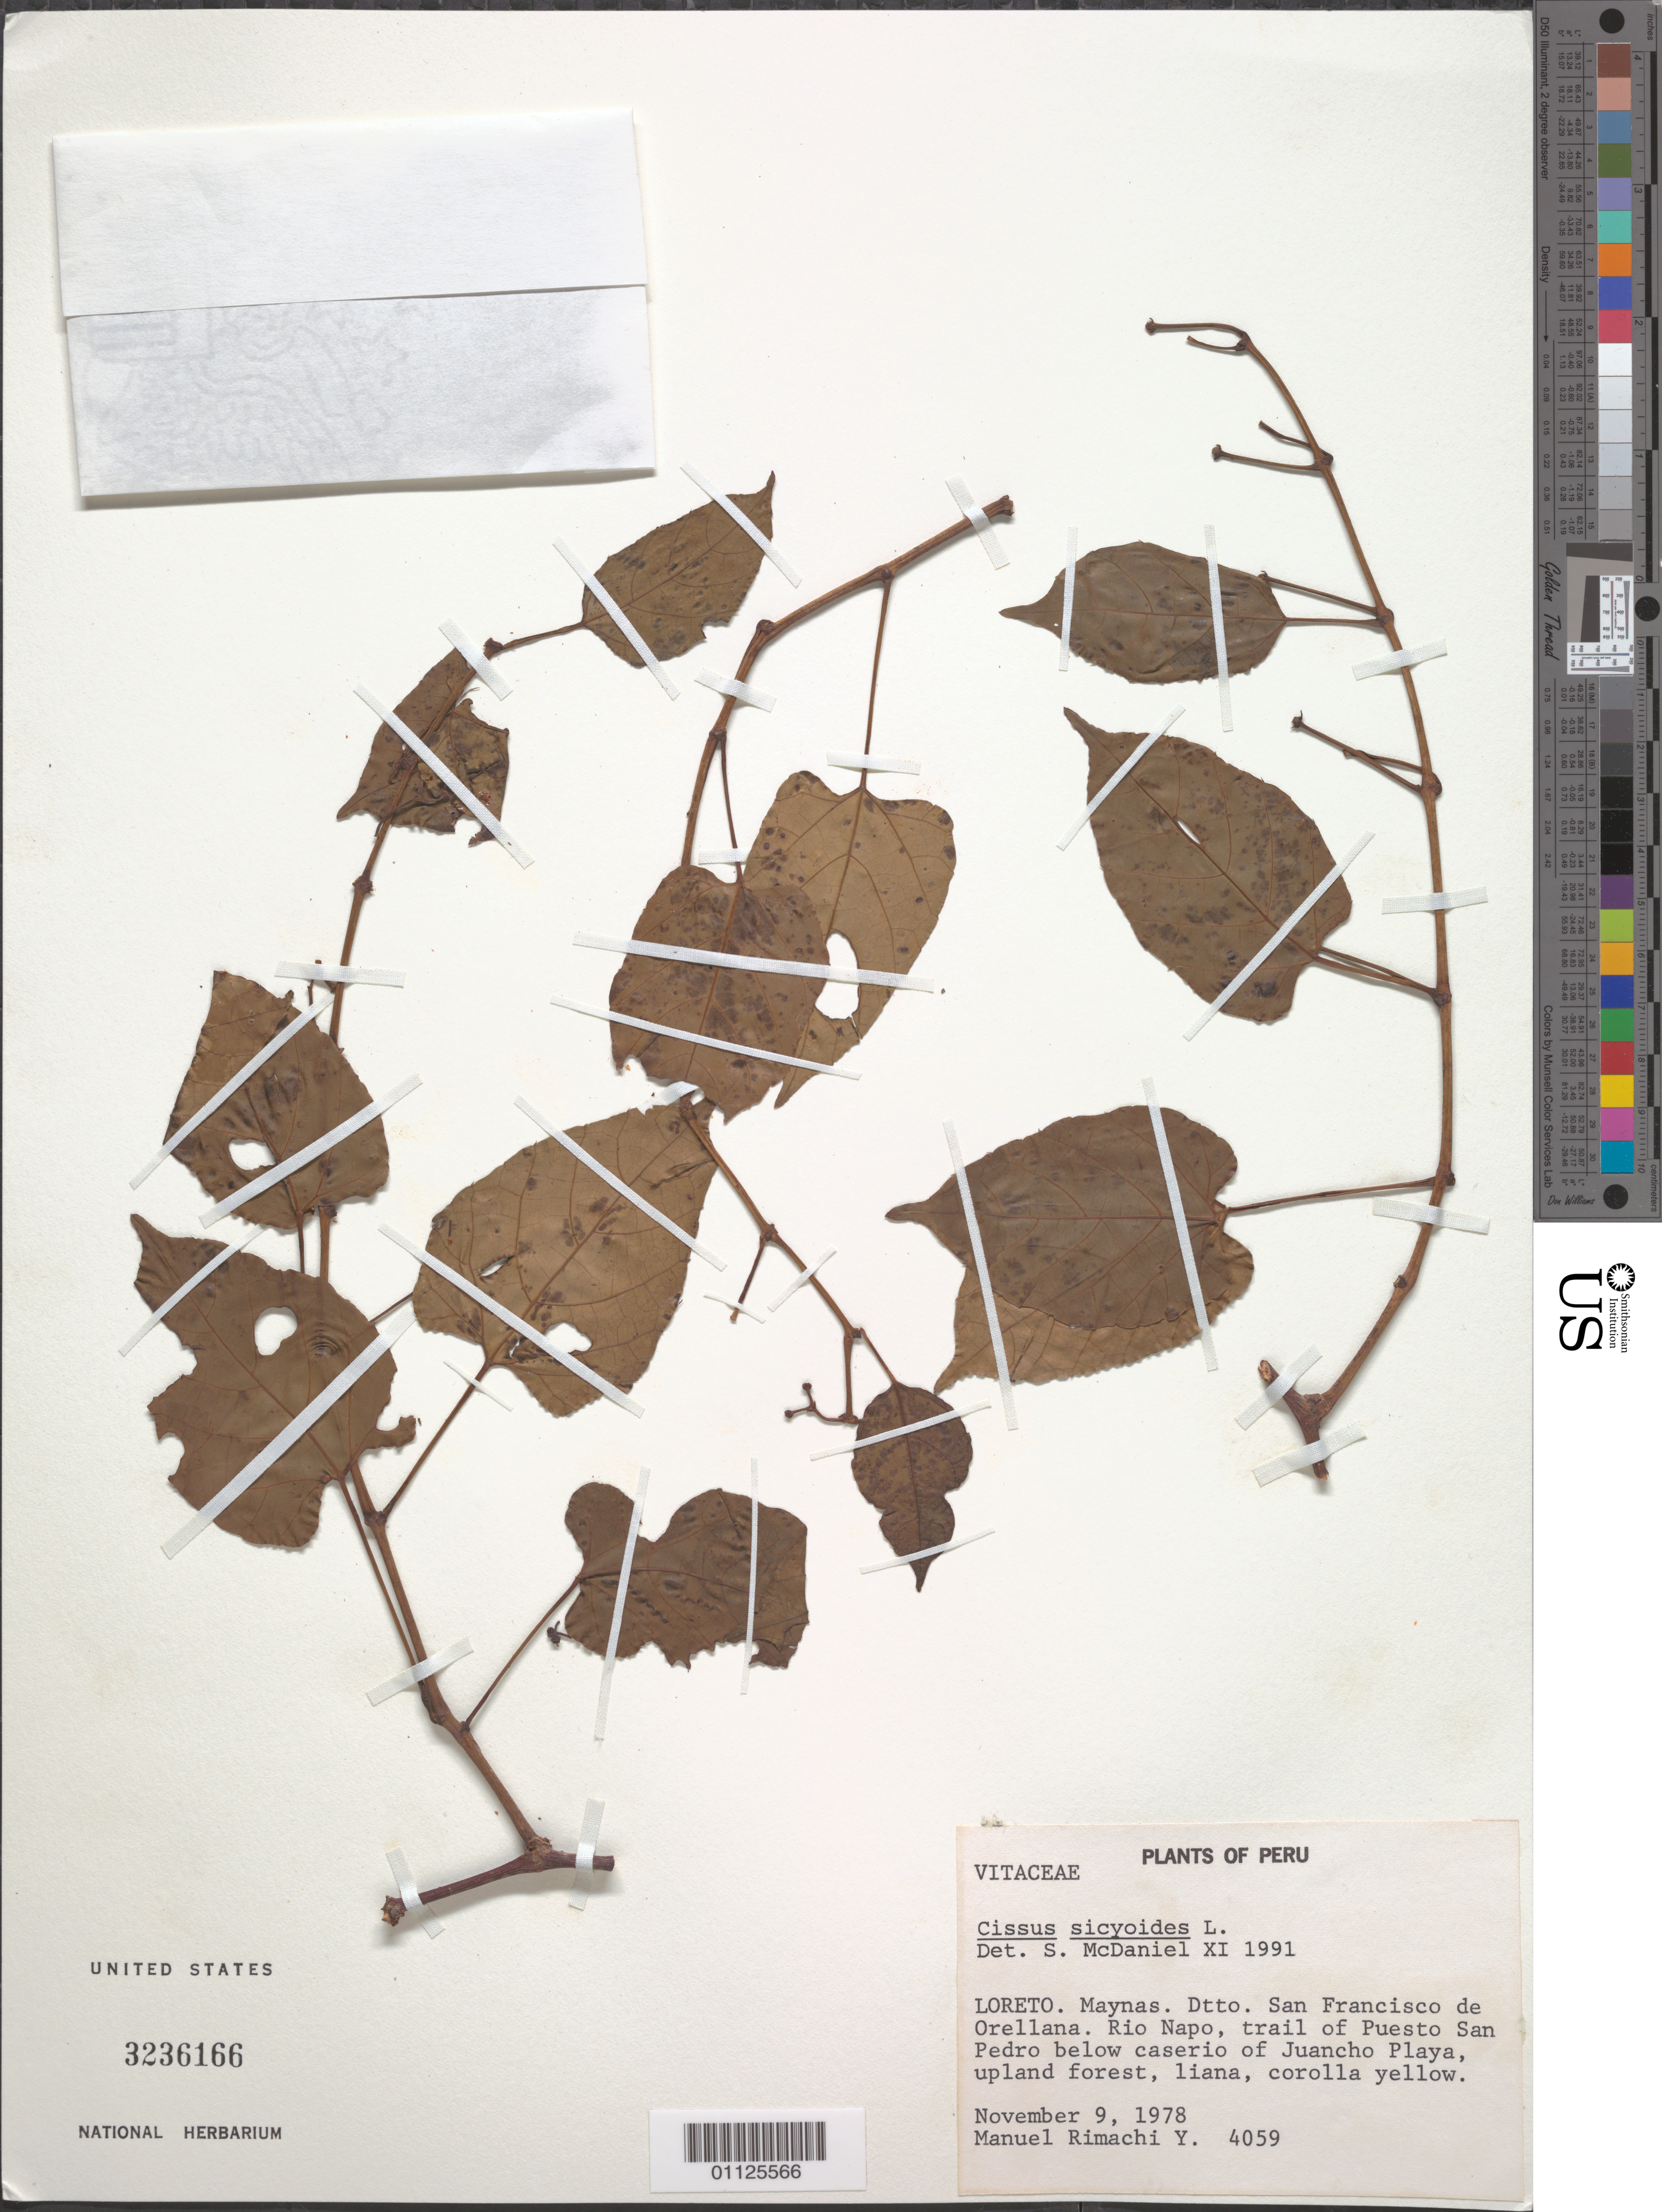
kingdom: Plantae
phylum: Tracheophyta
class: Magnoliopsida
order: Vitales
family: Vitaceae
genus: Cissus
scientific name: Cissus verticillata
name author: (L.) Nicolson & C.E. Jarvis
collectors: M. Rimachi Y.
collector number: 4059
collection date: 1978-11-09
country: Peru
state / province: Loreto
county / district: Maynas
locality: Dtto. San Francisco de Orellana. Rio Napo, trail of Puerto San Pedro below caserio of Juancho Playa.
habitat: Upland forest, liana.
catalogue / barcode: US 3236166